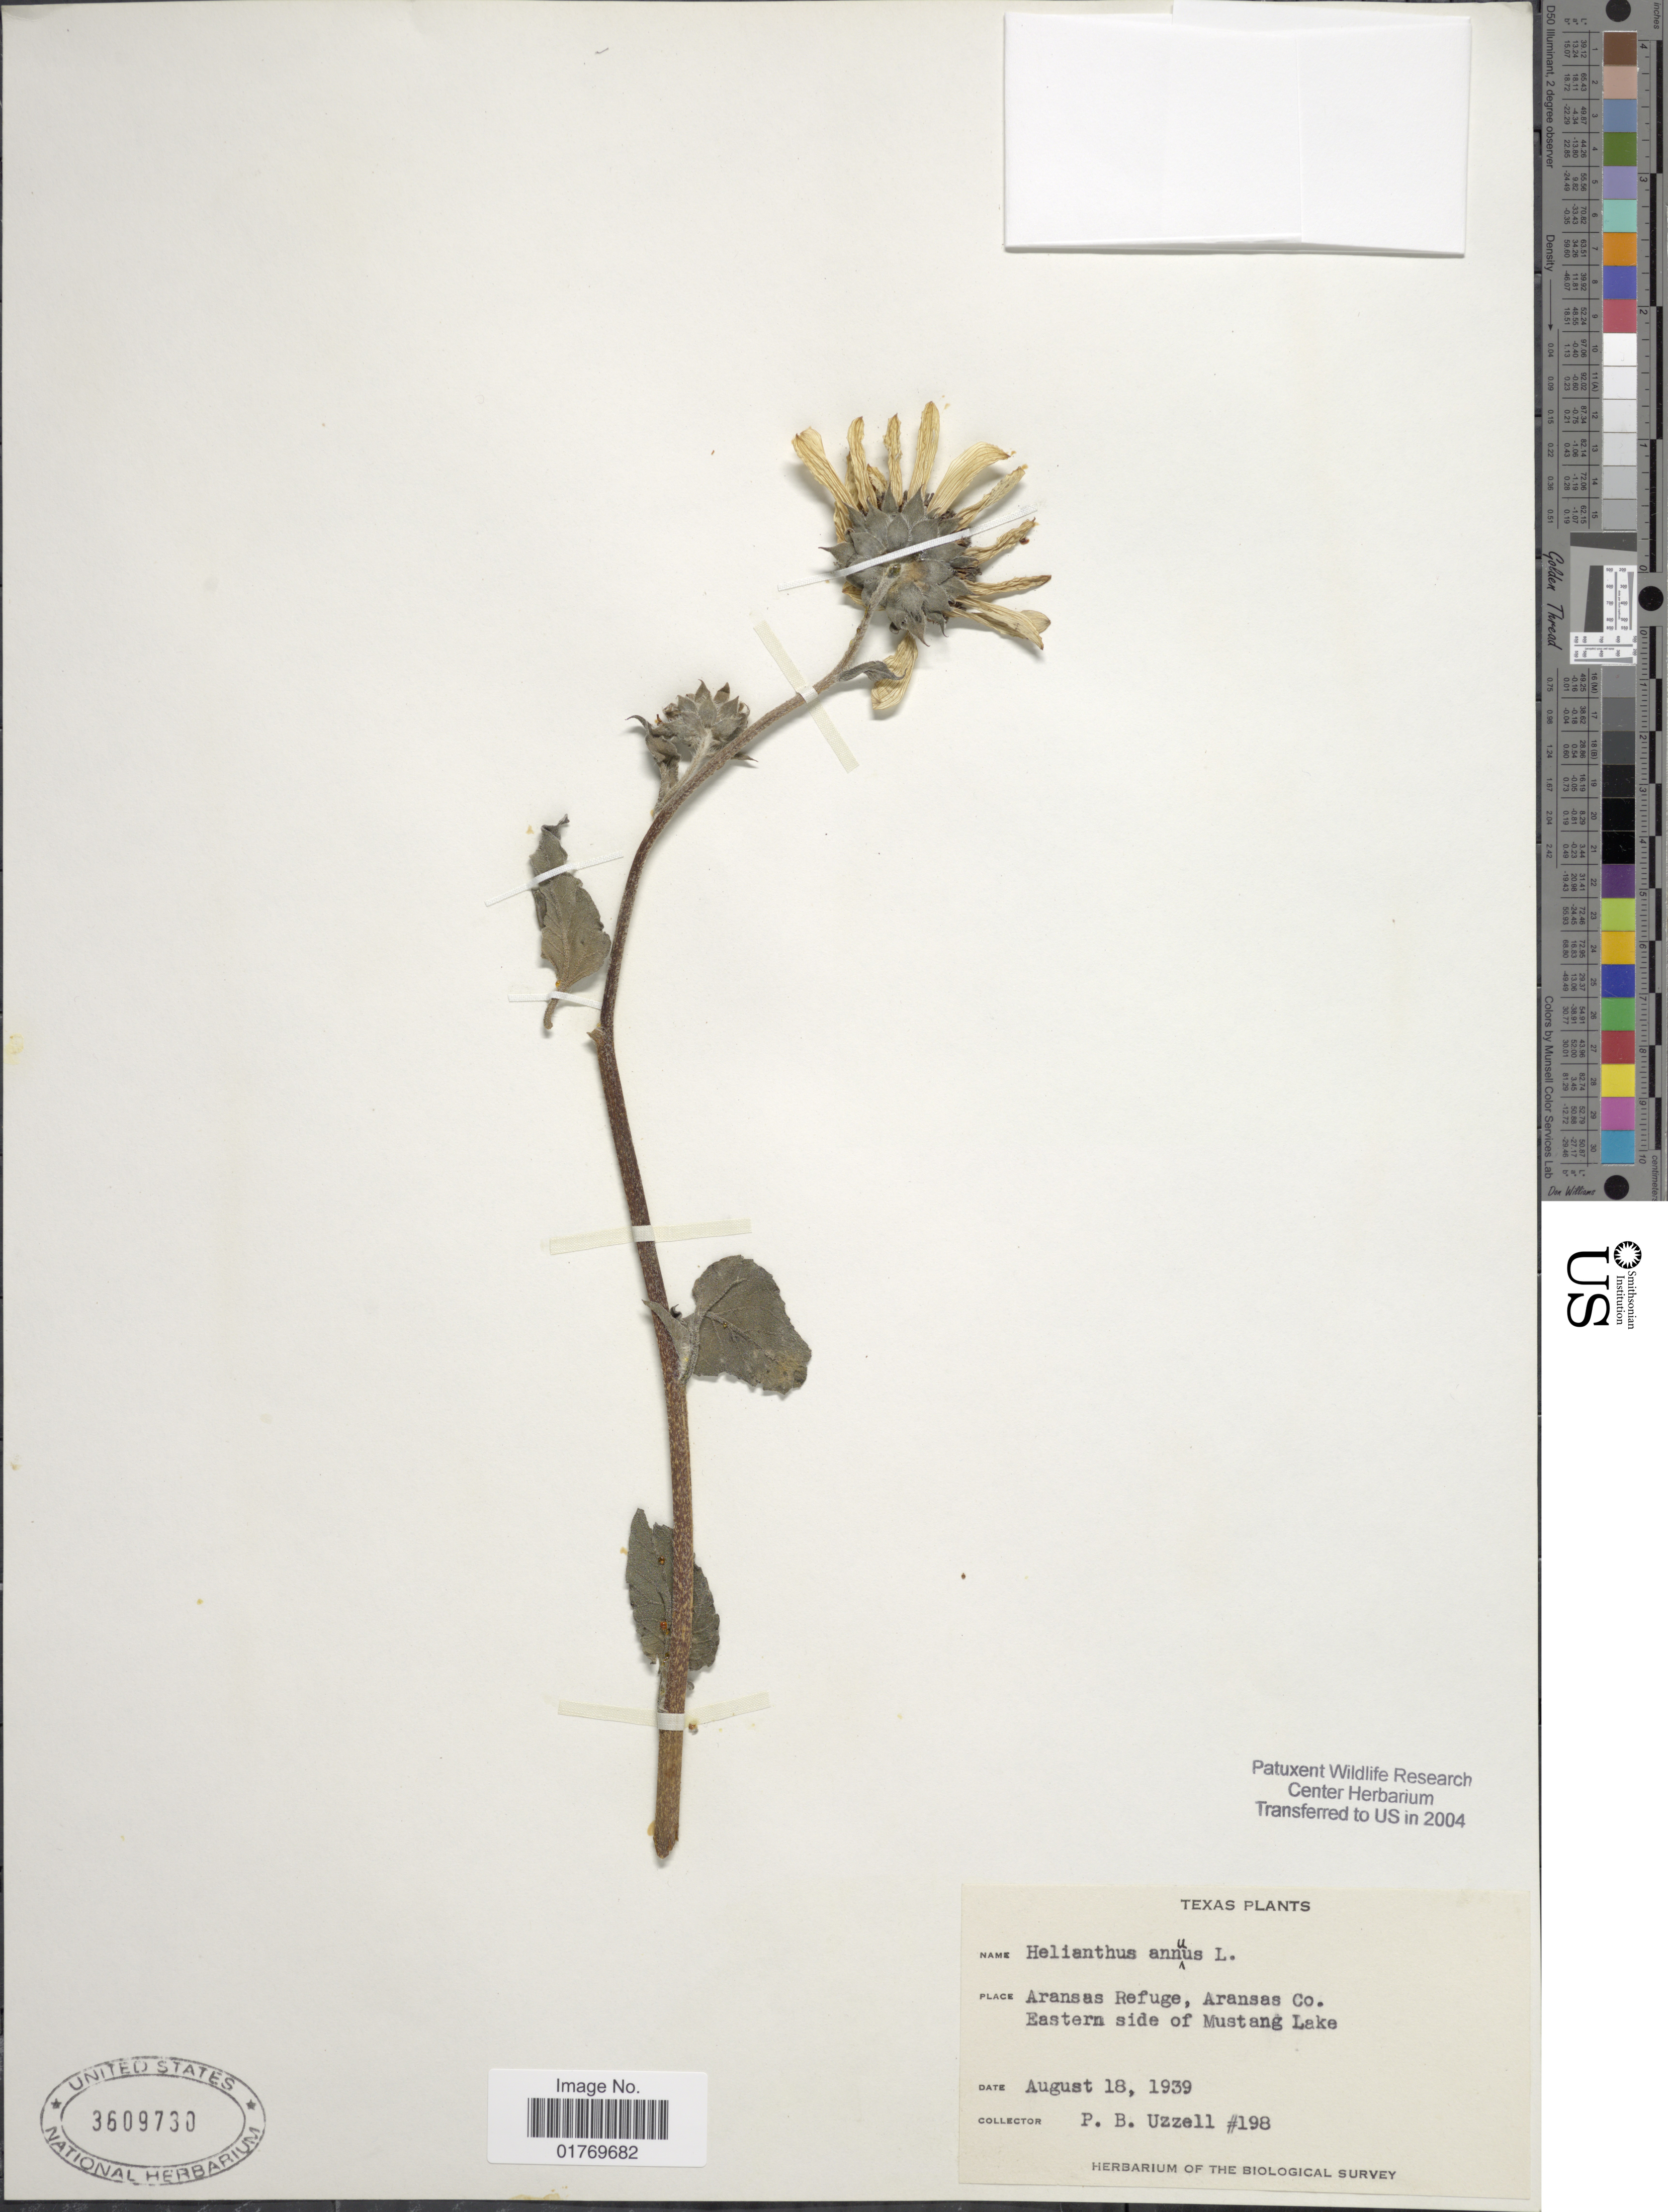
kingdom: Plantae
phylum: Tracheophyta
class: Magnoliopsida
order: Asterales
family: Asteraceae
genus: Helianthus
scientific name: Helianthus annuus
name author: L.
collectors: P. Uzzell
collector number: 198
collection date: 1939-08-18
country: United States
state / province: Texas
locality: Aransas Refuge, Aranas Co., Eastern side of Mustang Lake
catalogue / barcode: US 3609730